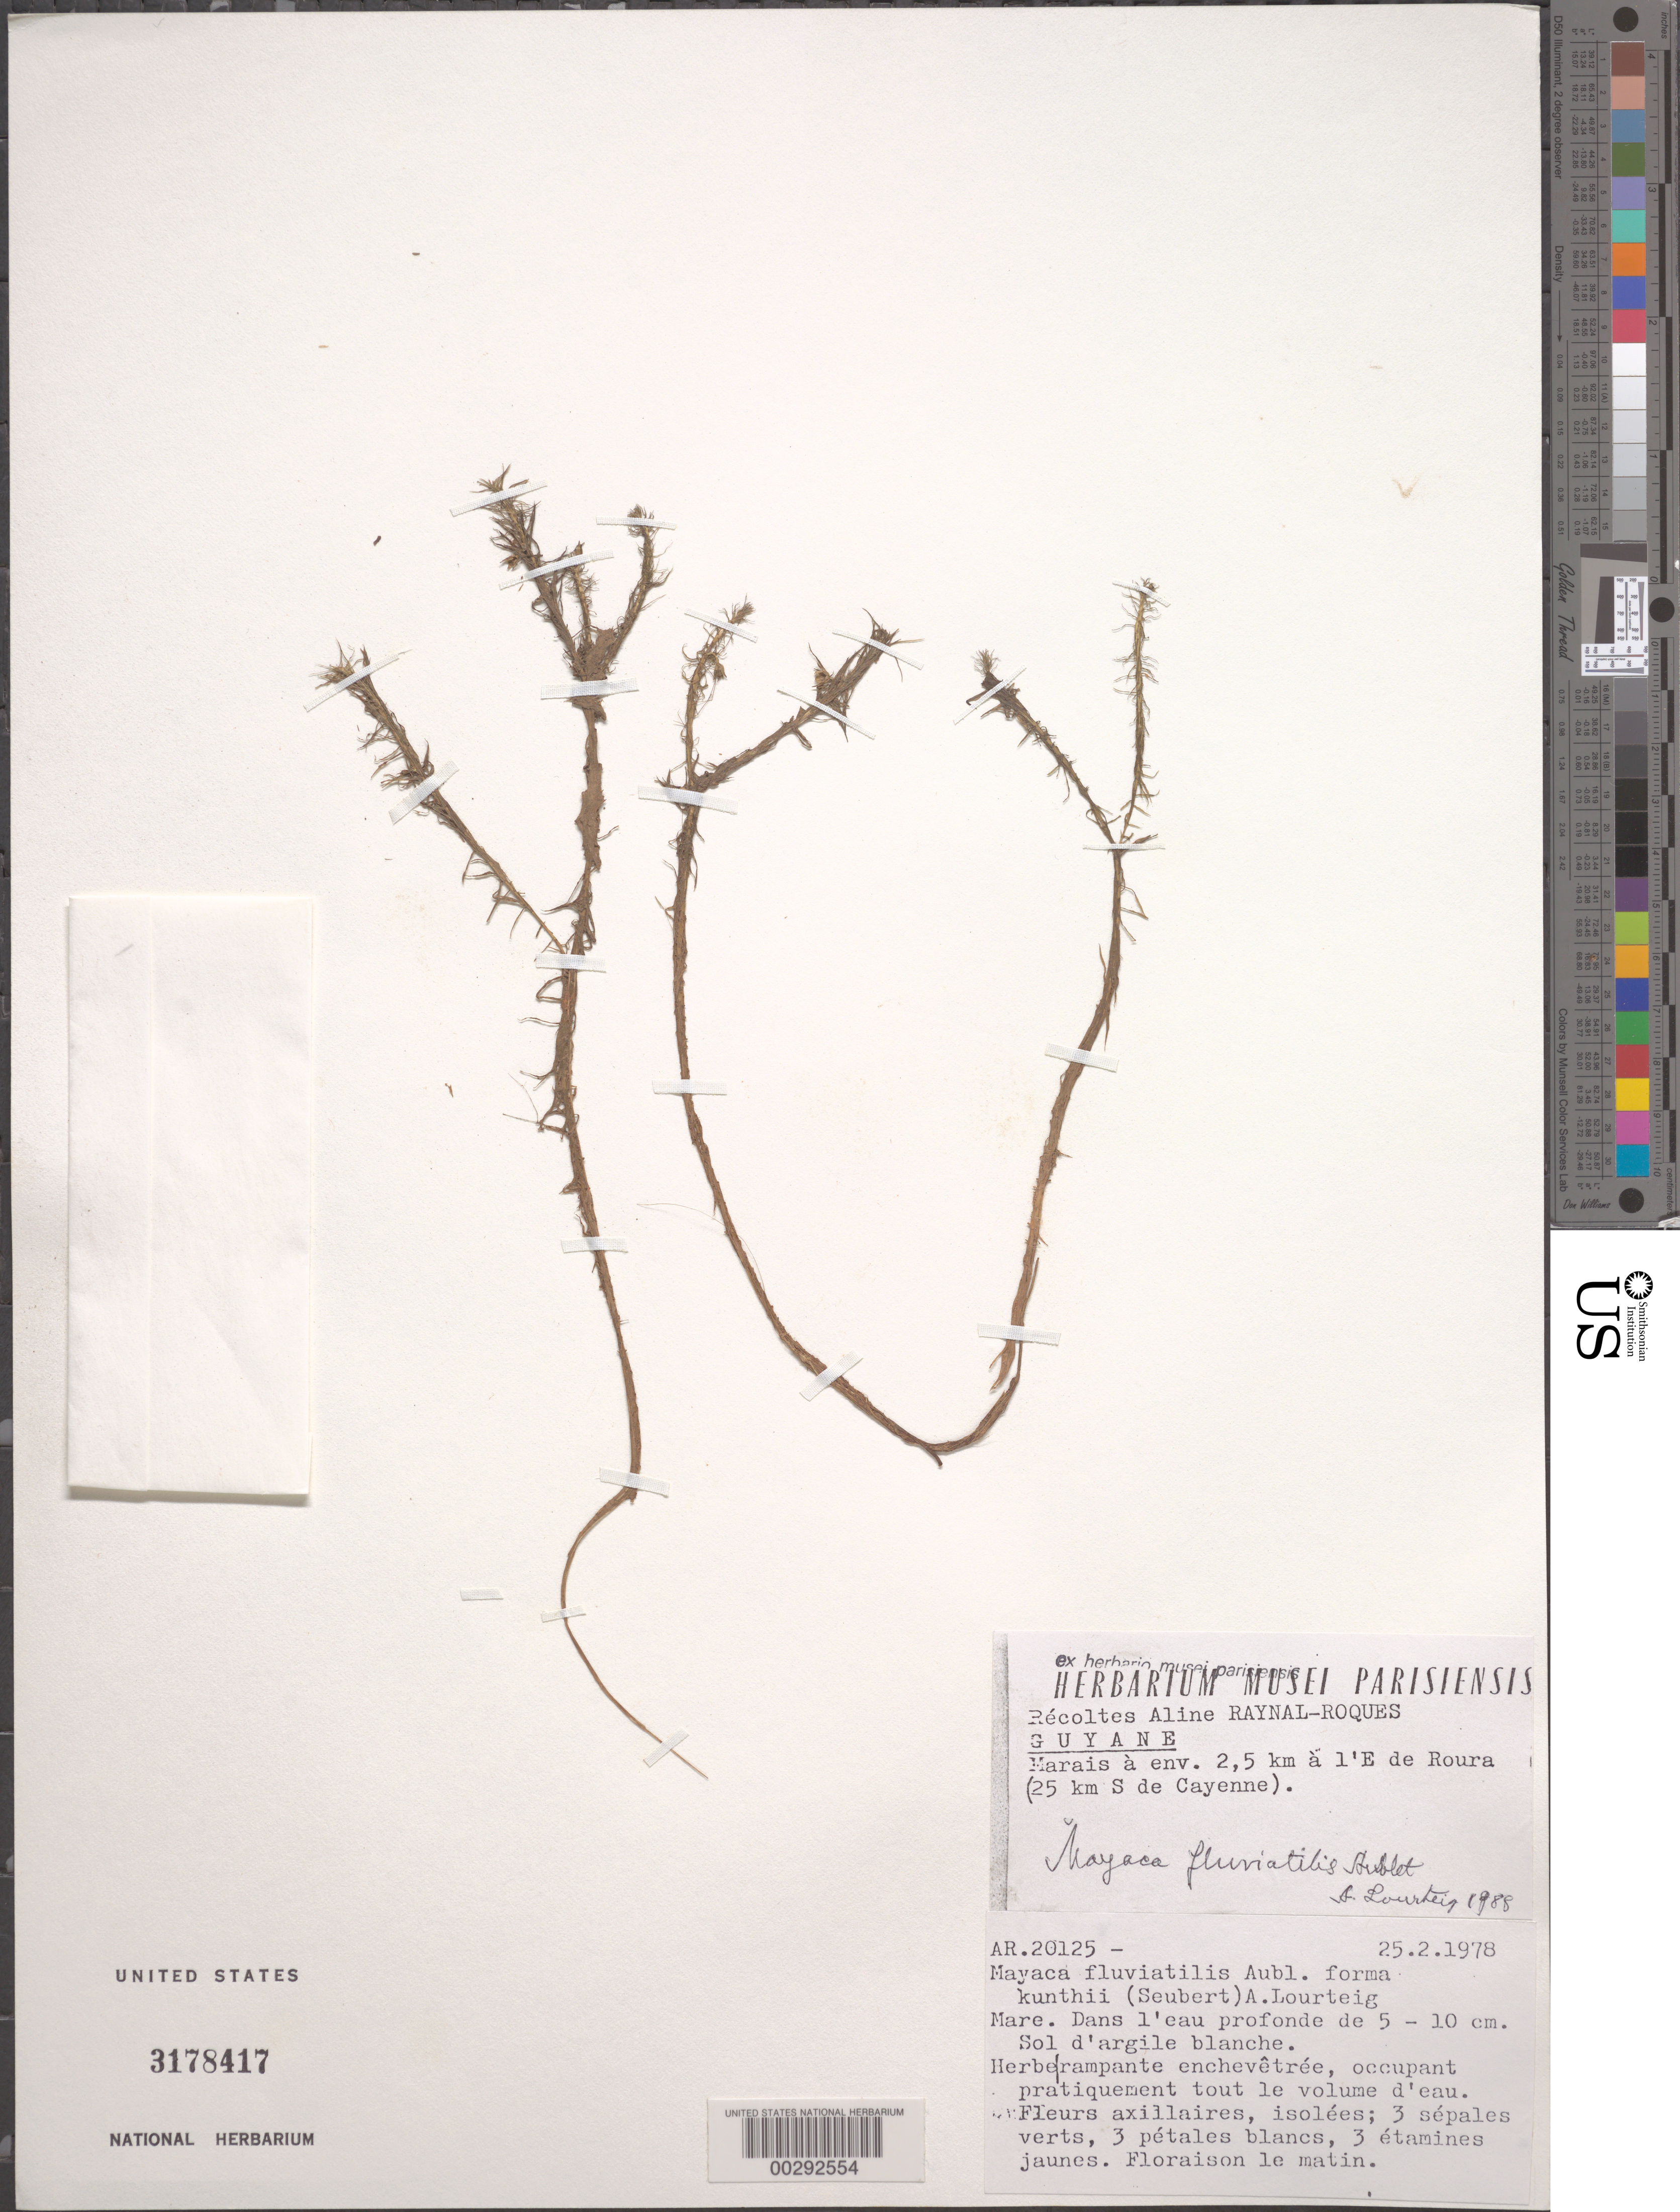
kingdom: Plantae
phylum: Tracheophyta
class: Liliopsida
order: Poales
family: Mayacaceae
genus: Mayaca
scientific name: Mayaca fluviatilis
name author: Aubl.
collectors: A. M. Raynal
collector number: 20125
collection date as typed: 25 Feb 1978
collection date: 1978-02-25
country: French Guiana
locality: Marais a 2.5 km a l'E de Roura (25 km S Cayenne)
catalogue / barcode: US 3178417